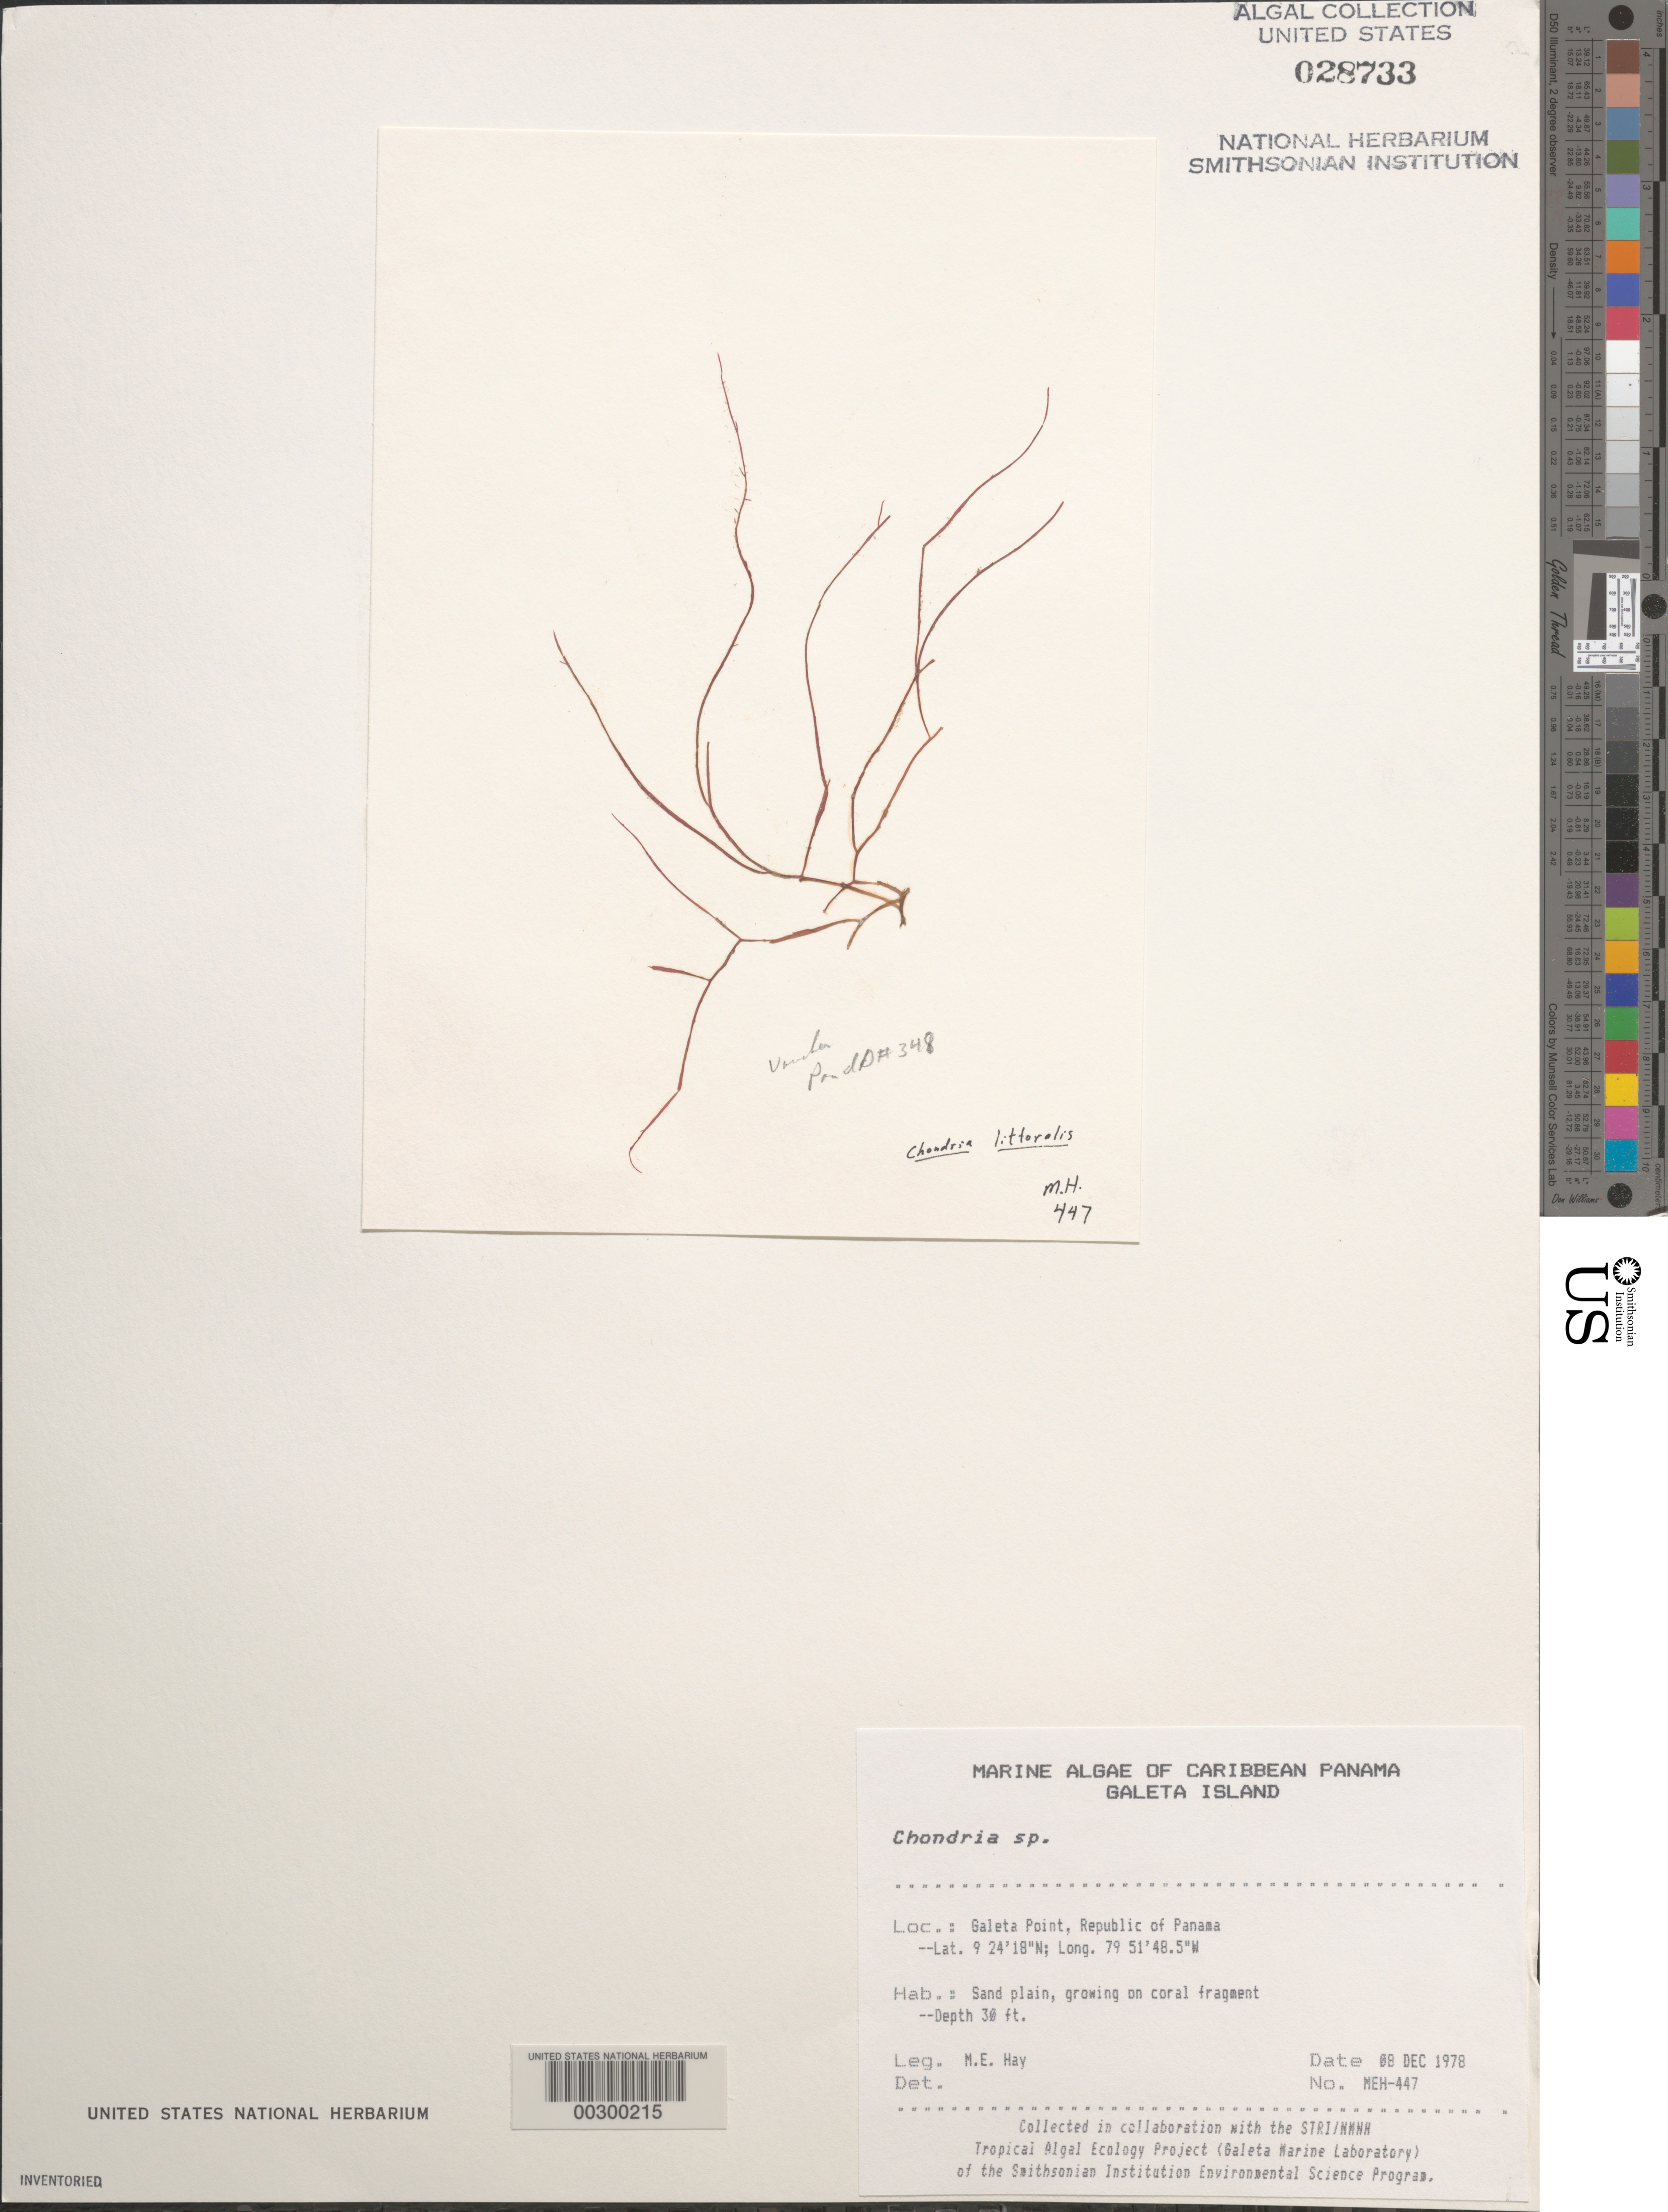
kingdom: Plantae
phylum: Rhodophyta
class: Florideophyceae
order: Ceramiales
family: Rhodomelaceae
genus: Chondria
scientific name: Chondria sp.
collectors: M. E. Hay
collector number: MEH-447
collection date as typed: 08 Dec 1978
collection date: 1978-12-08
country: Panama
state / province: Colón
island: Galeta Island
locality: Galeta Point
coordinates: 9 24' 18" N, 79 51' 48.5" W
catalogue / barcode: US 28733